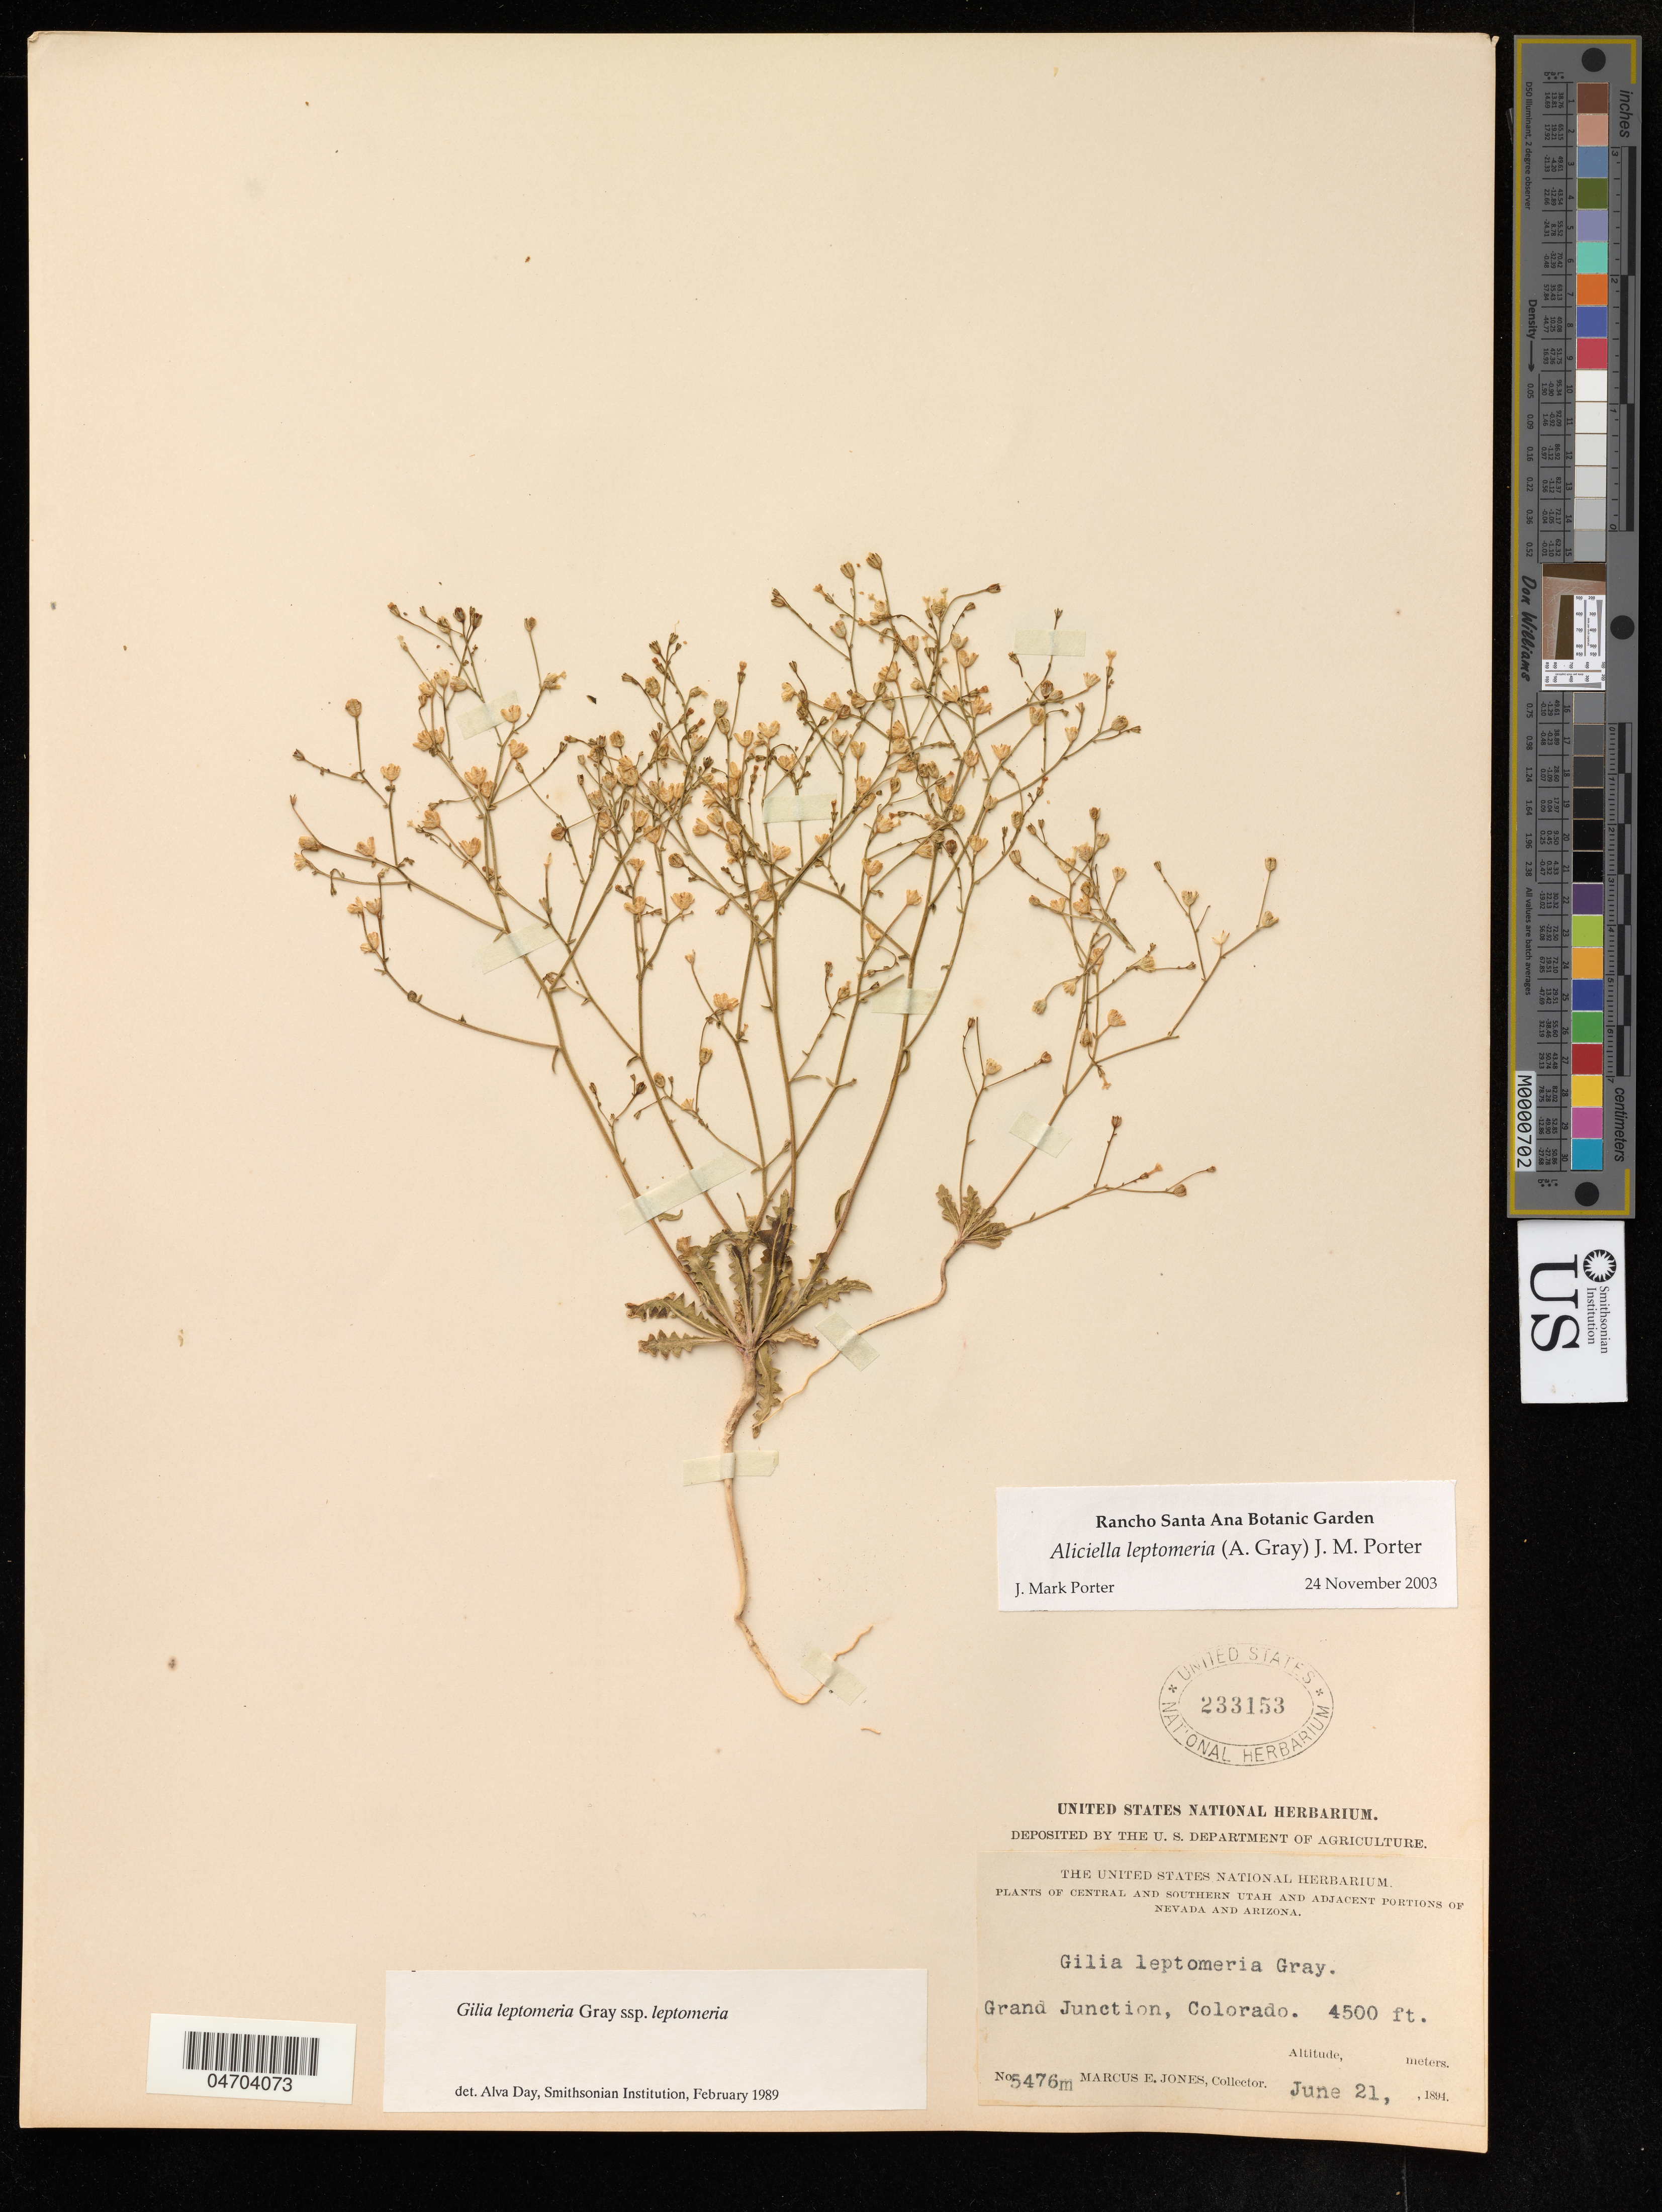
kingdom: Plantae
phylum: Tracheophyta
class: Magnoliopsida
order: Ericales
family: Polemoniaceae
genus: Aliciella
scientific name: Aliciella leptomeria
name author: (A. Gray) J.M. Porter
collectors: M. E. Jones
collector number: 5476m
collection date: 1894-06-21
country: United States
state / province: Colorado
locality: Grand Junction.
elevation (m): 1372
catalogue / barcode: US 233153